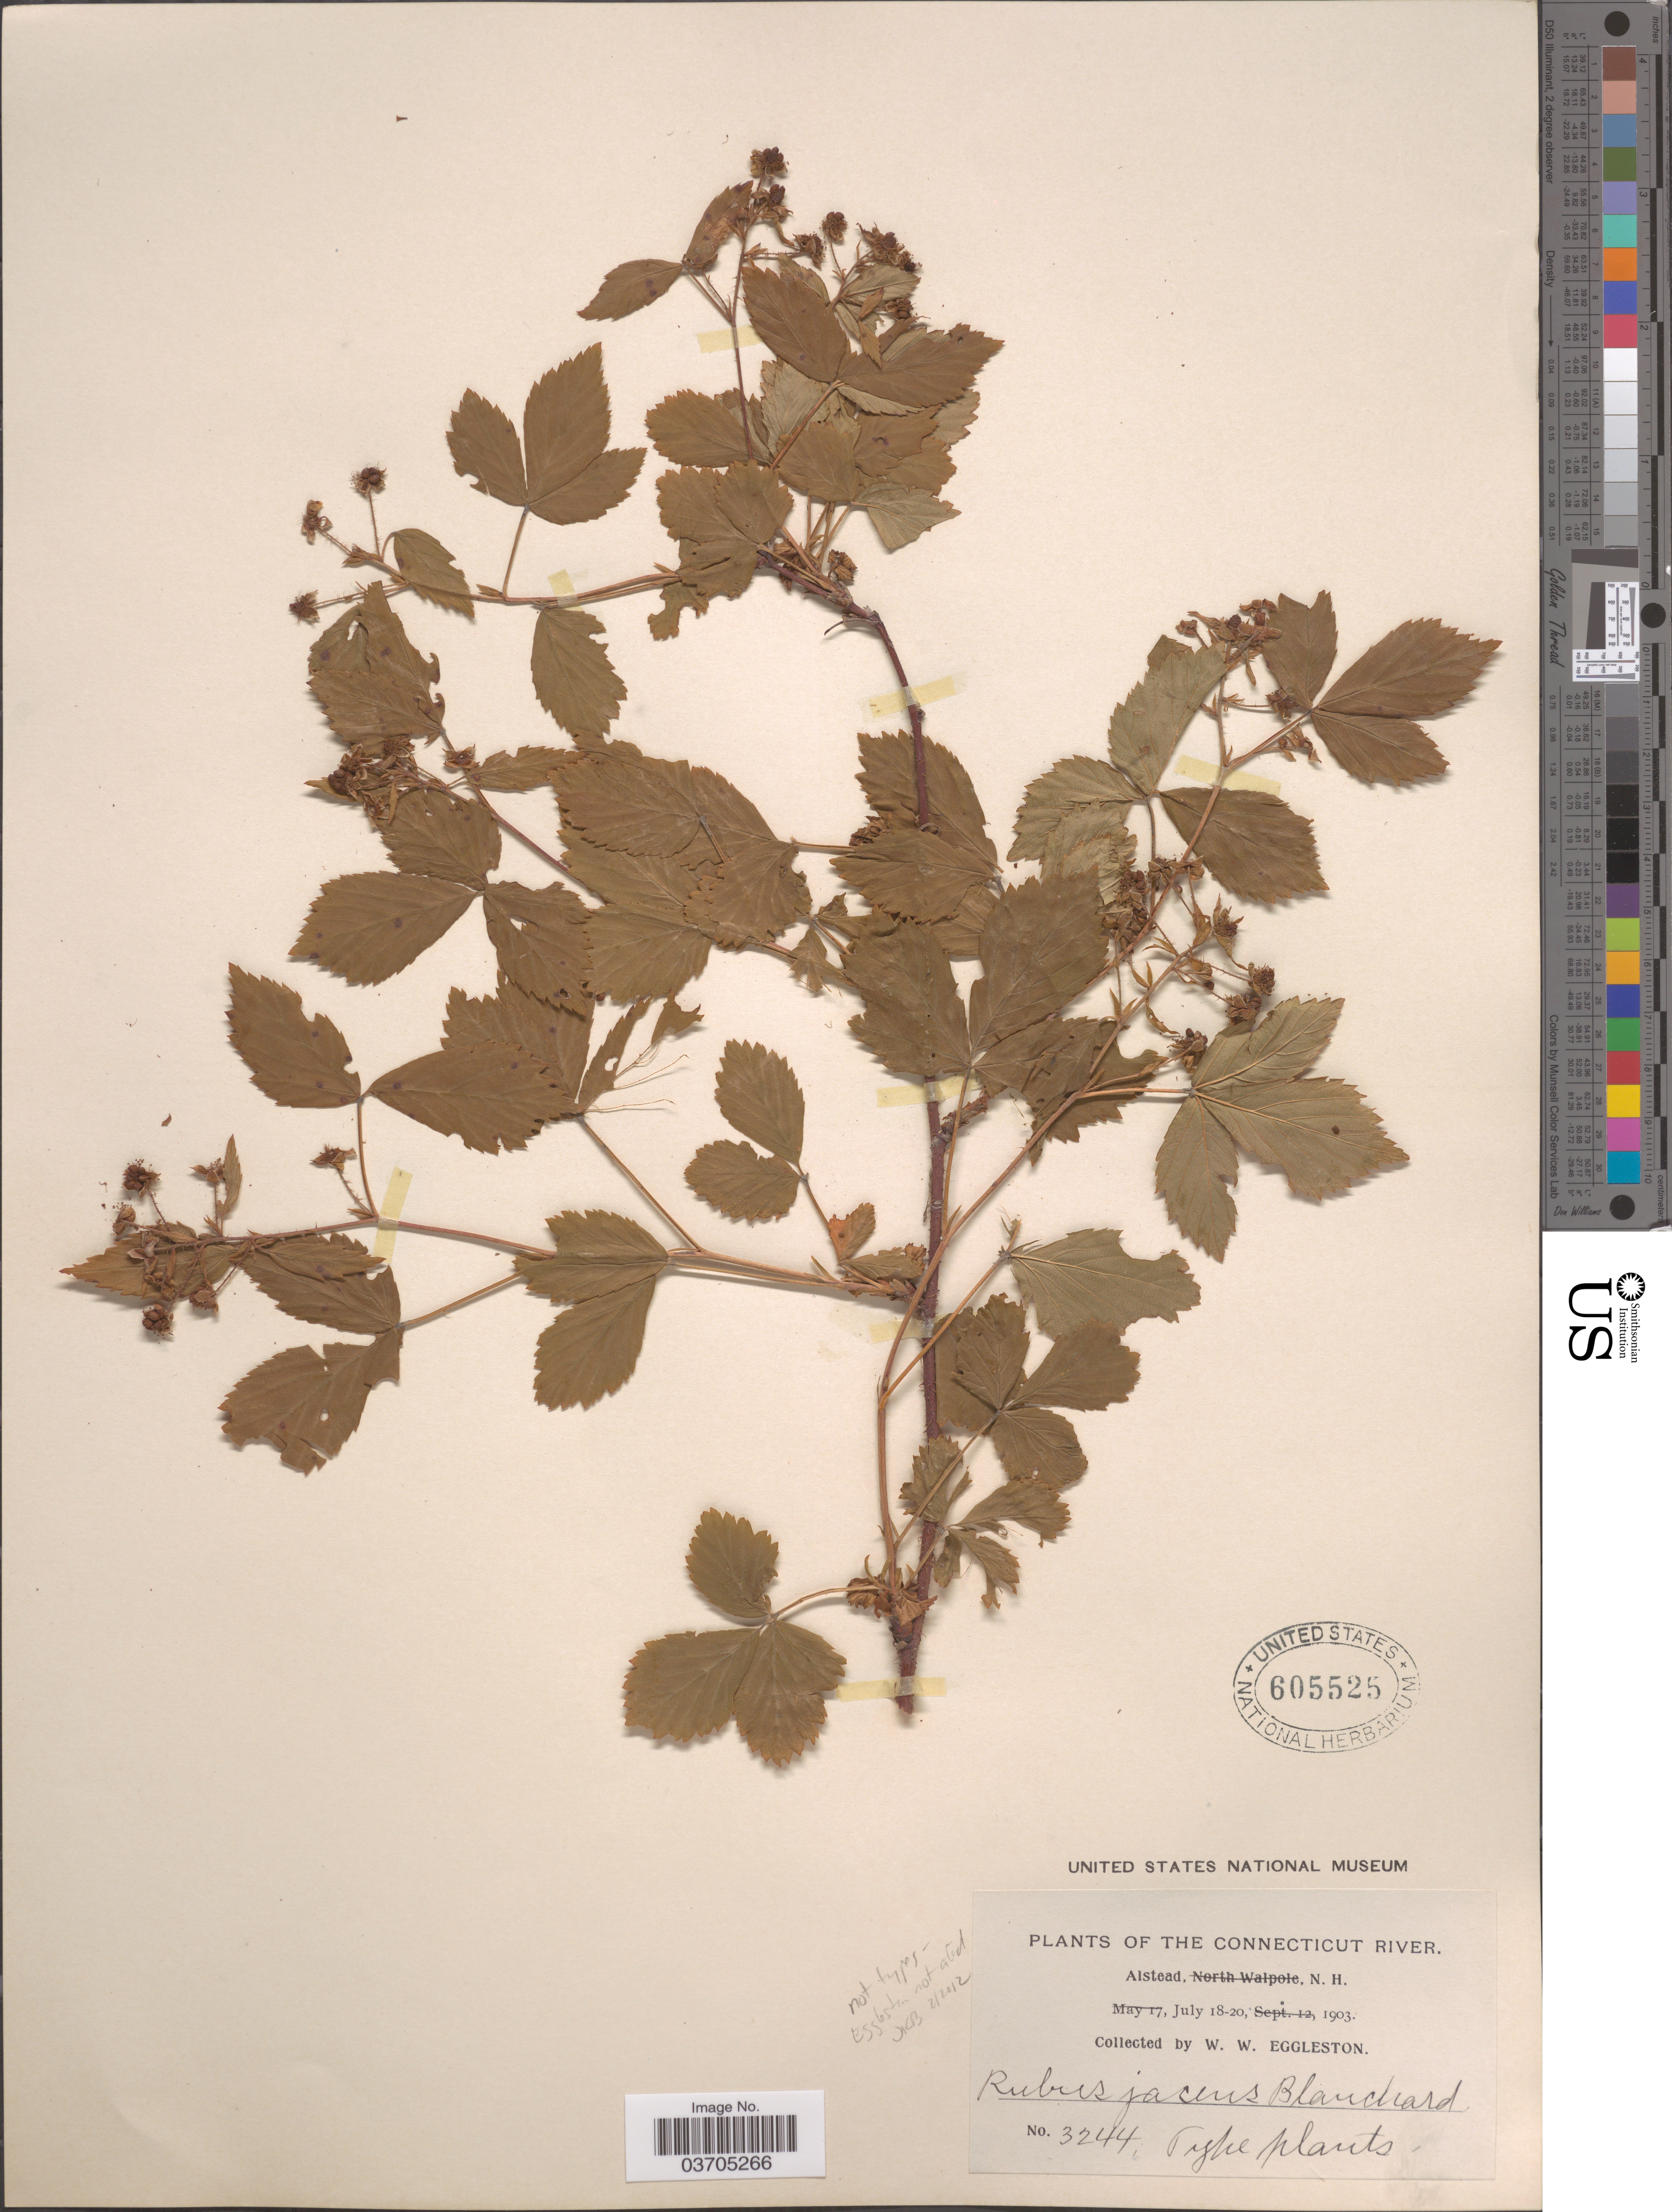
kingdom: Plantae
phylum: Tracheophyta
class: Magnoliopsida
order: Rosales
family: Rosaceae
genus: Rubus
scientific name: Rubus jacens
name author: Blanch.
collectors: W. W. Eggleston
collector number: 3244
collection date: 1903-07-18/1903-07-20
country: United States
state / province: New Hampshire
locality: The Connecticut River. Alstead.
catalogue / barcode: US 605525